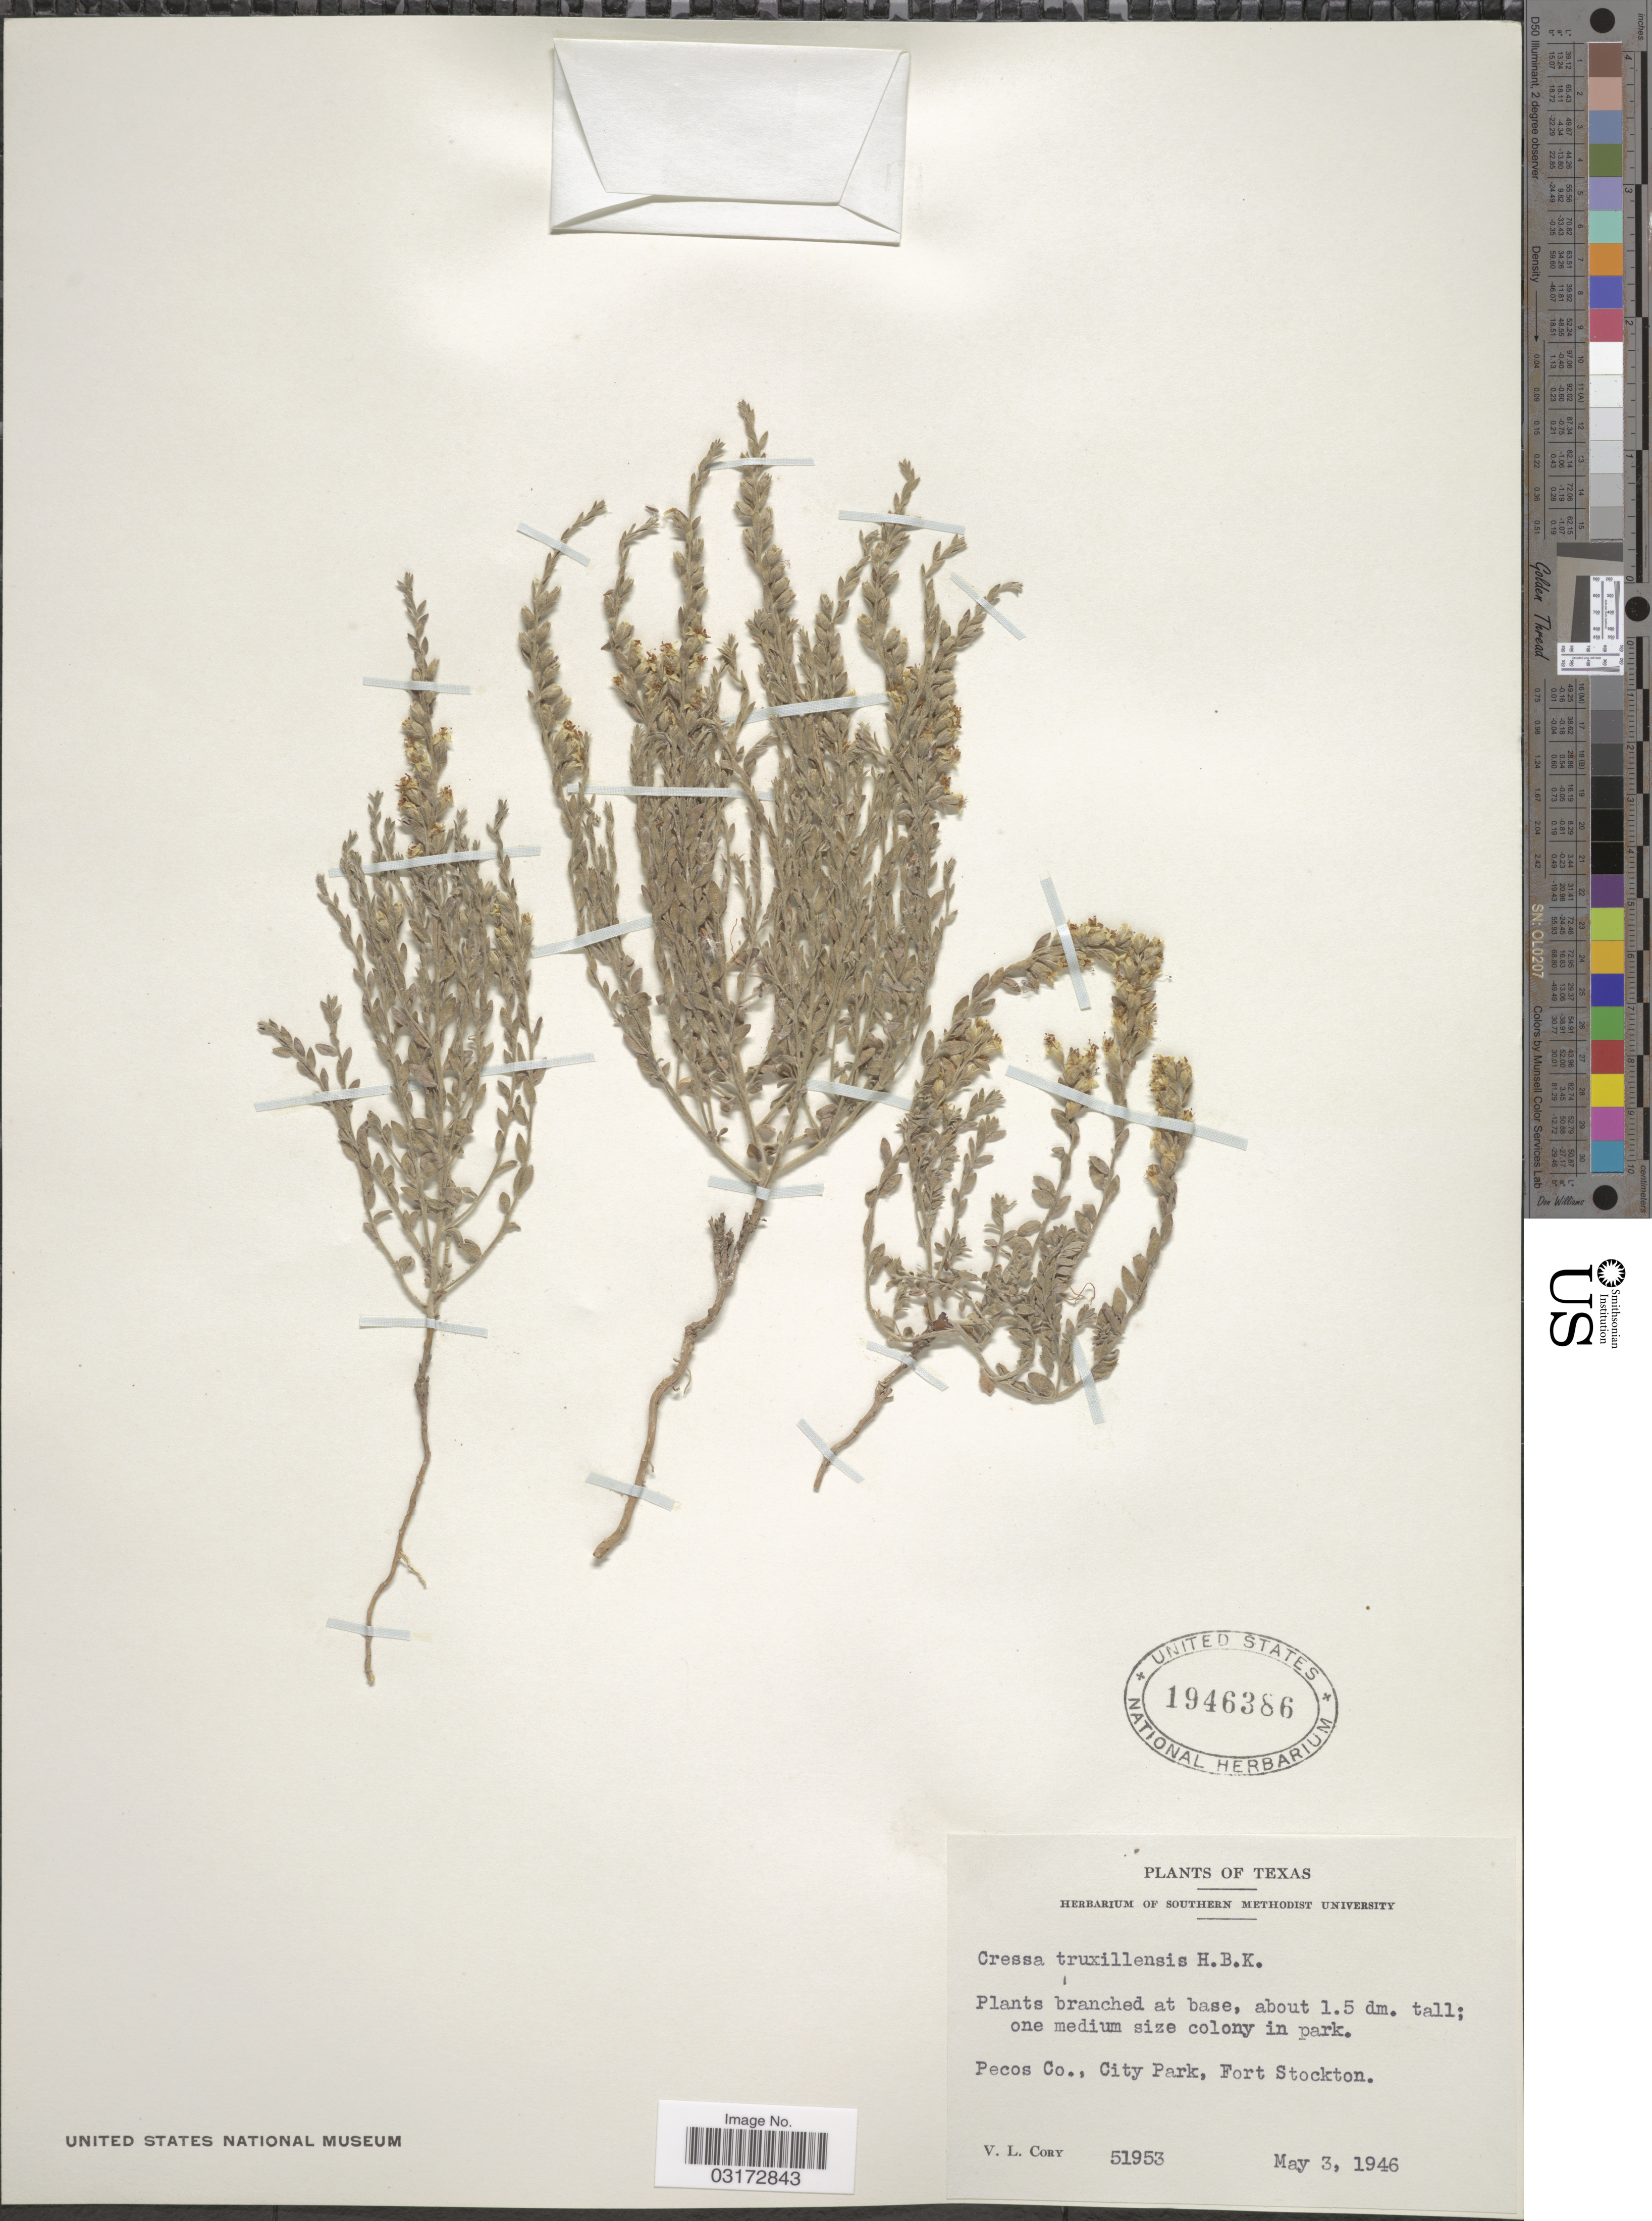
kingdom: Plantae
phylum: Tracheophyta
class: Magnoliopsida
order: Solanales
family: Convolvulaceae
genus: Cressa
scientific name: Cressa truxillensis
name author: Kunth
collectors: V. Cory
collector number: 5193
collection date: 1946-05-03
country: United States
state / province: Texas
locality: Pecos Co., City Park, Fort Stockton.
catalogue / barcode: US 1946386